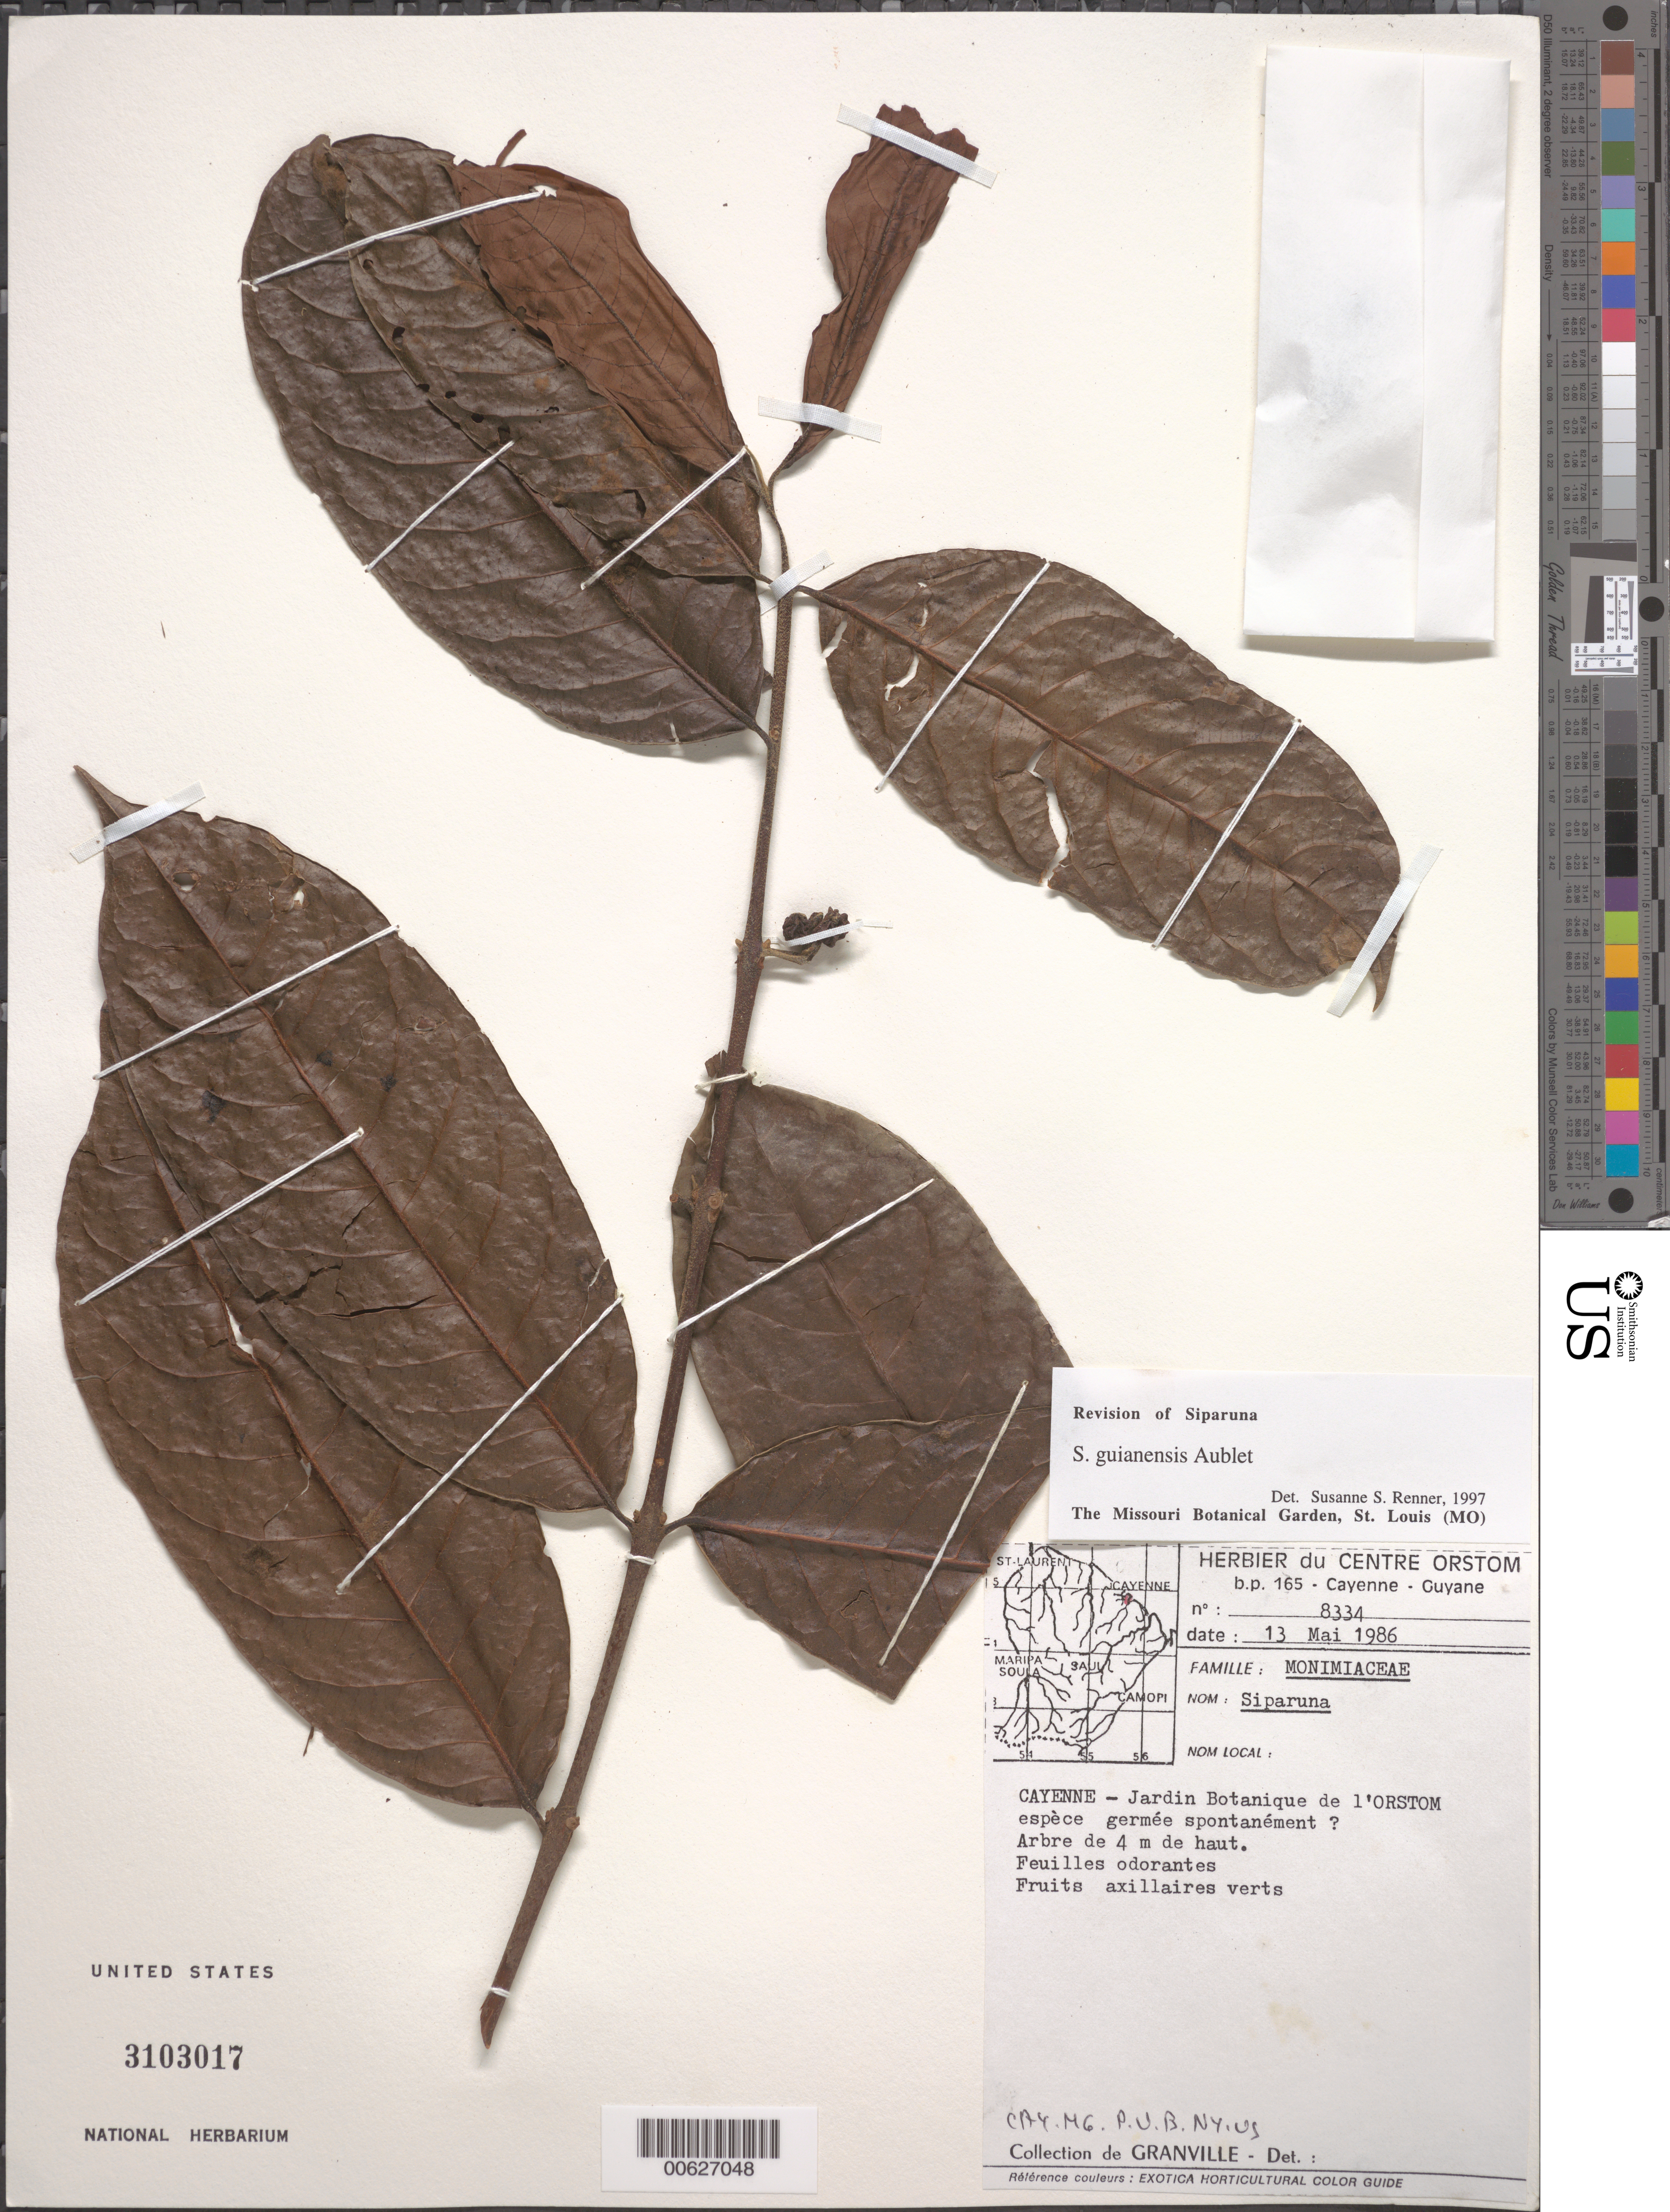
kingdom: Plantae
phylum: Tracheophyta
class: Magnoliopsida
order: Laurales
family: Siparunaceae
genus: Siparuna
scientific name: Siparuna guianensis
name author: Aubl.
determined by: Renner, S. S.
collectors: J.-J. de Granville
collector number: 8334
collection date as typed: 13-May-86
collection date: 1986-05-13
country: French Guiana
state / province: Cayenne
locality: Cayenne, Jardin ORSTOM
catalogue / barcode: US 3103017